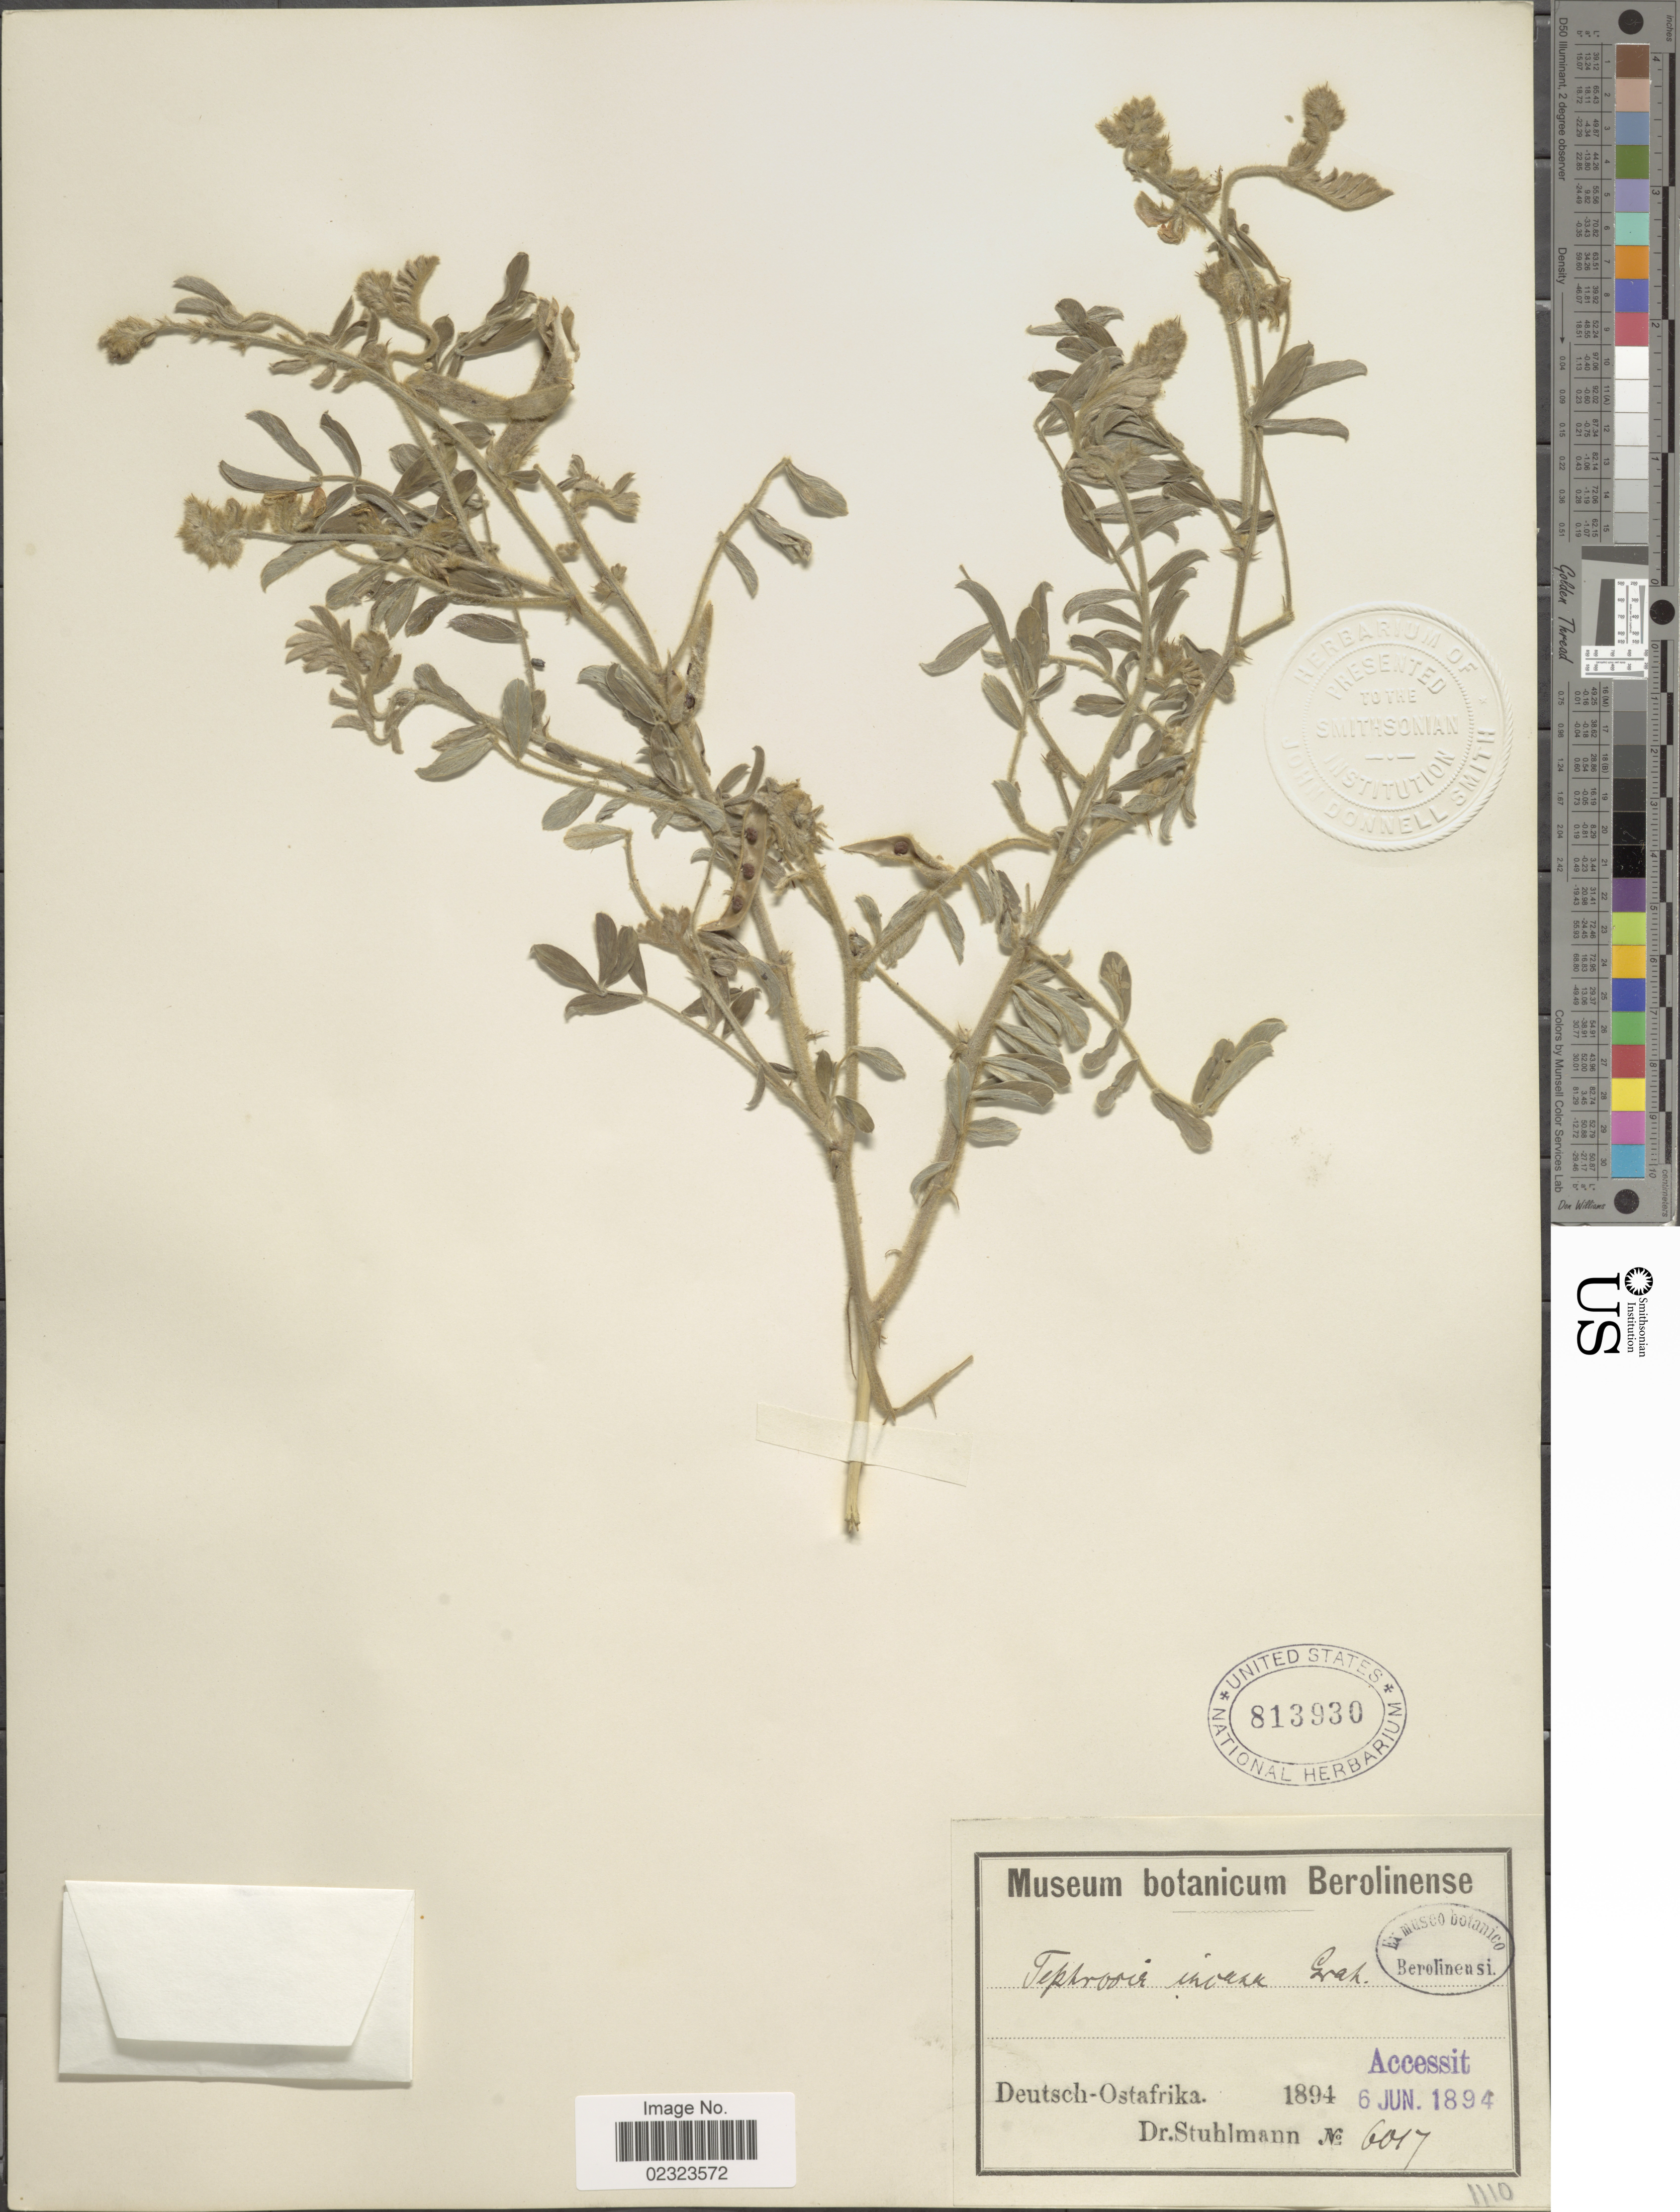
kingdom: Plantae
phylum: Tracheophyta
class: Magnoliopsida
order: Fabales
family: Fabaceae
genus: Tephrosia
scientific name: Tephrosia incana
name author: (Roxb.) Graham ex Wight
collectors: -. Stuhlmann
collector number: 6017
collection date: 1894-06-06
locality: Deutsch-Ostafrika.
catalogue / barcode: US 813930